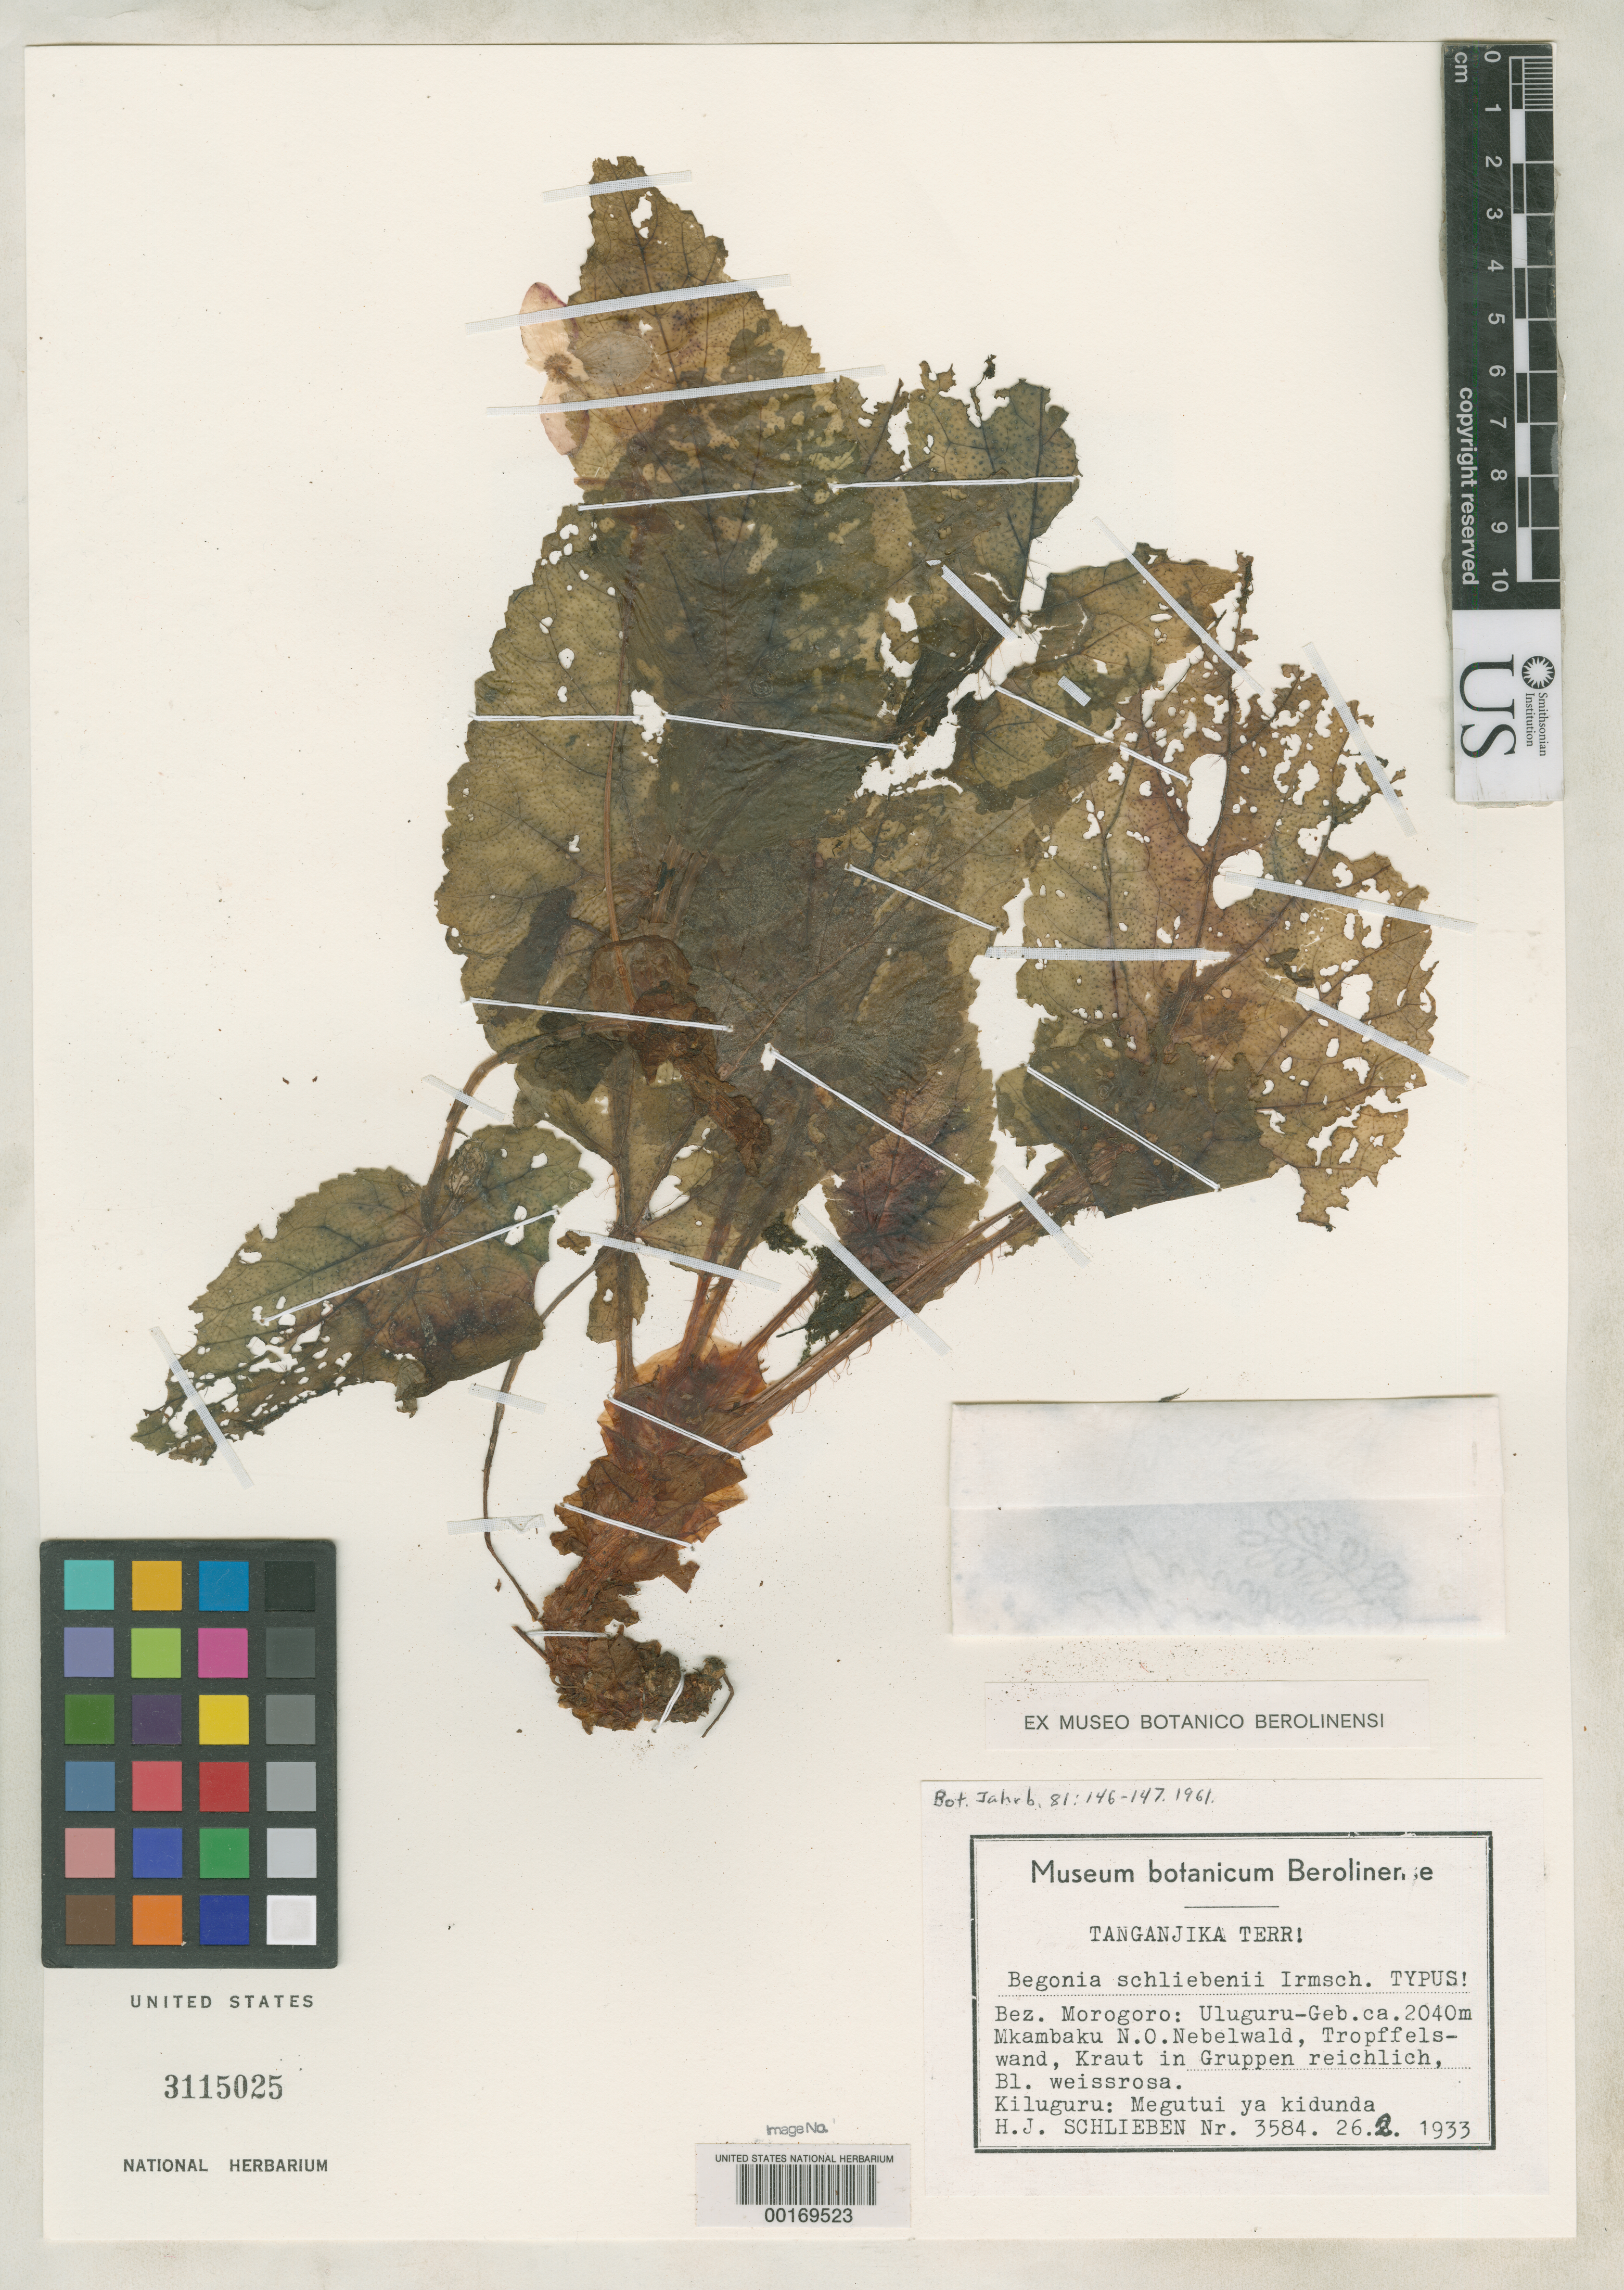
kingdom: Plantae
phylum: Tracheophyta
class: Magnoliopsida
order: Cucurbitales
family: Begoniaceae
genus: Begonia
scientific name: Begonia schliebenii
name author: Irmsch.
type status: Isotype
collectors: H. J. Schlieben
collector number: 3584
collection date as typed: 26 Feb 1933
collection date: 1933-02-26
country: Tanzania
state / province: Morogoro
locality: Uluguru-geb., Mkambaku n.o. Nebelwald, Tropffelswand, kraut in gruppen reichlich, bl. weissrosa.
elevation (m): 2040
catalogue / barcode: US 3115025